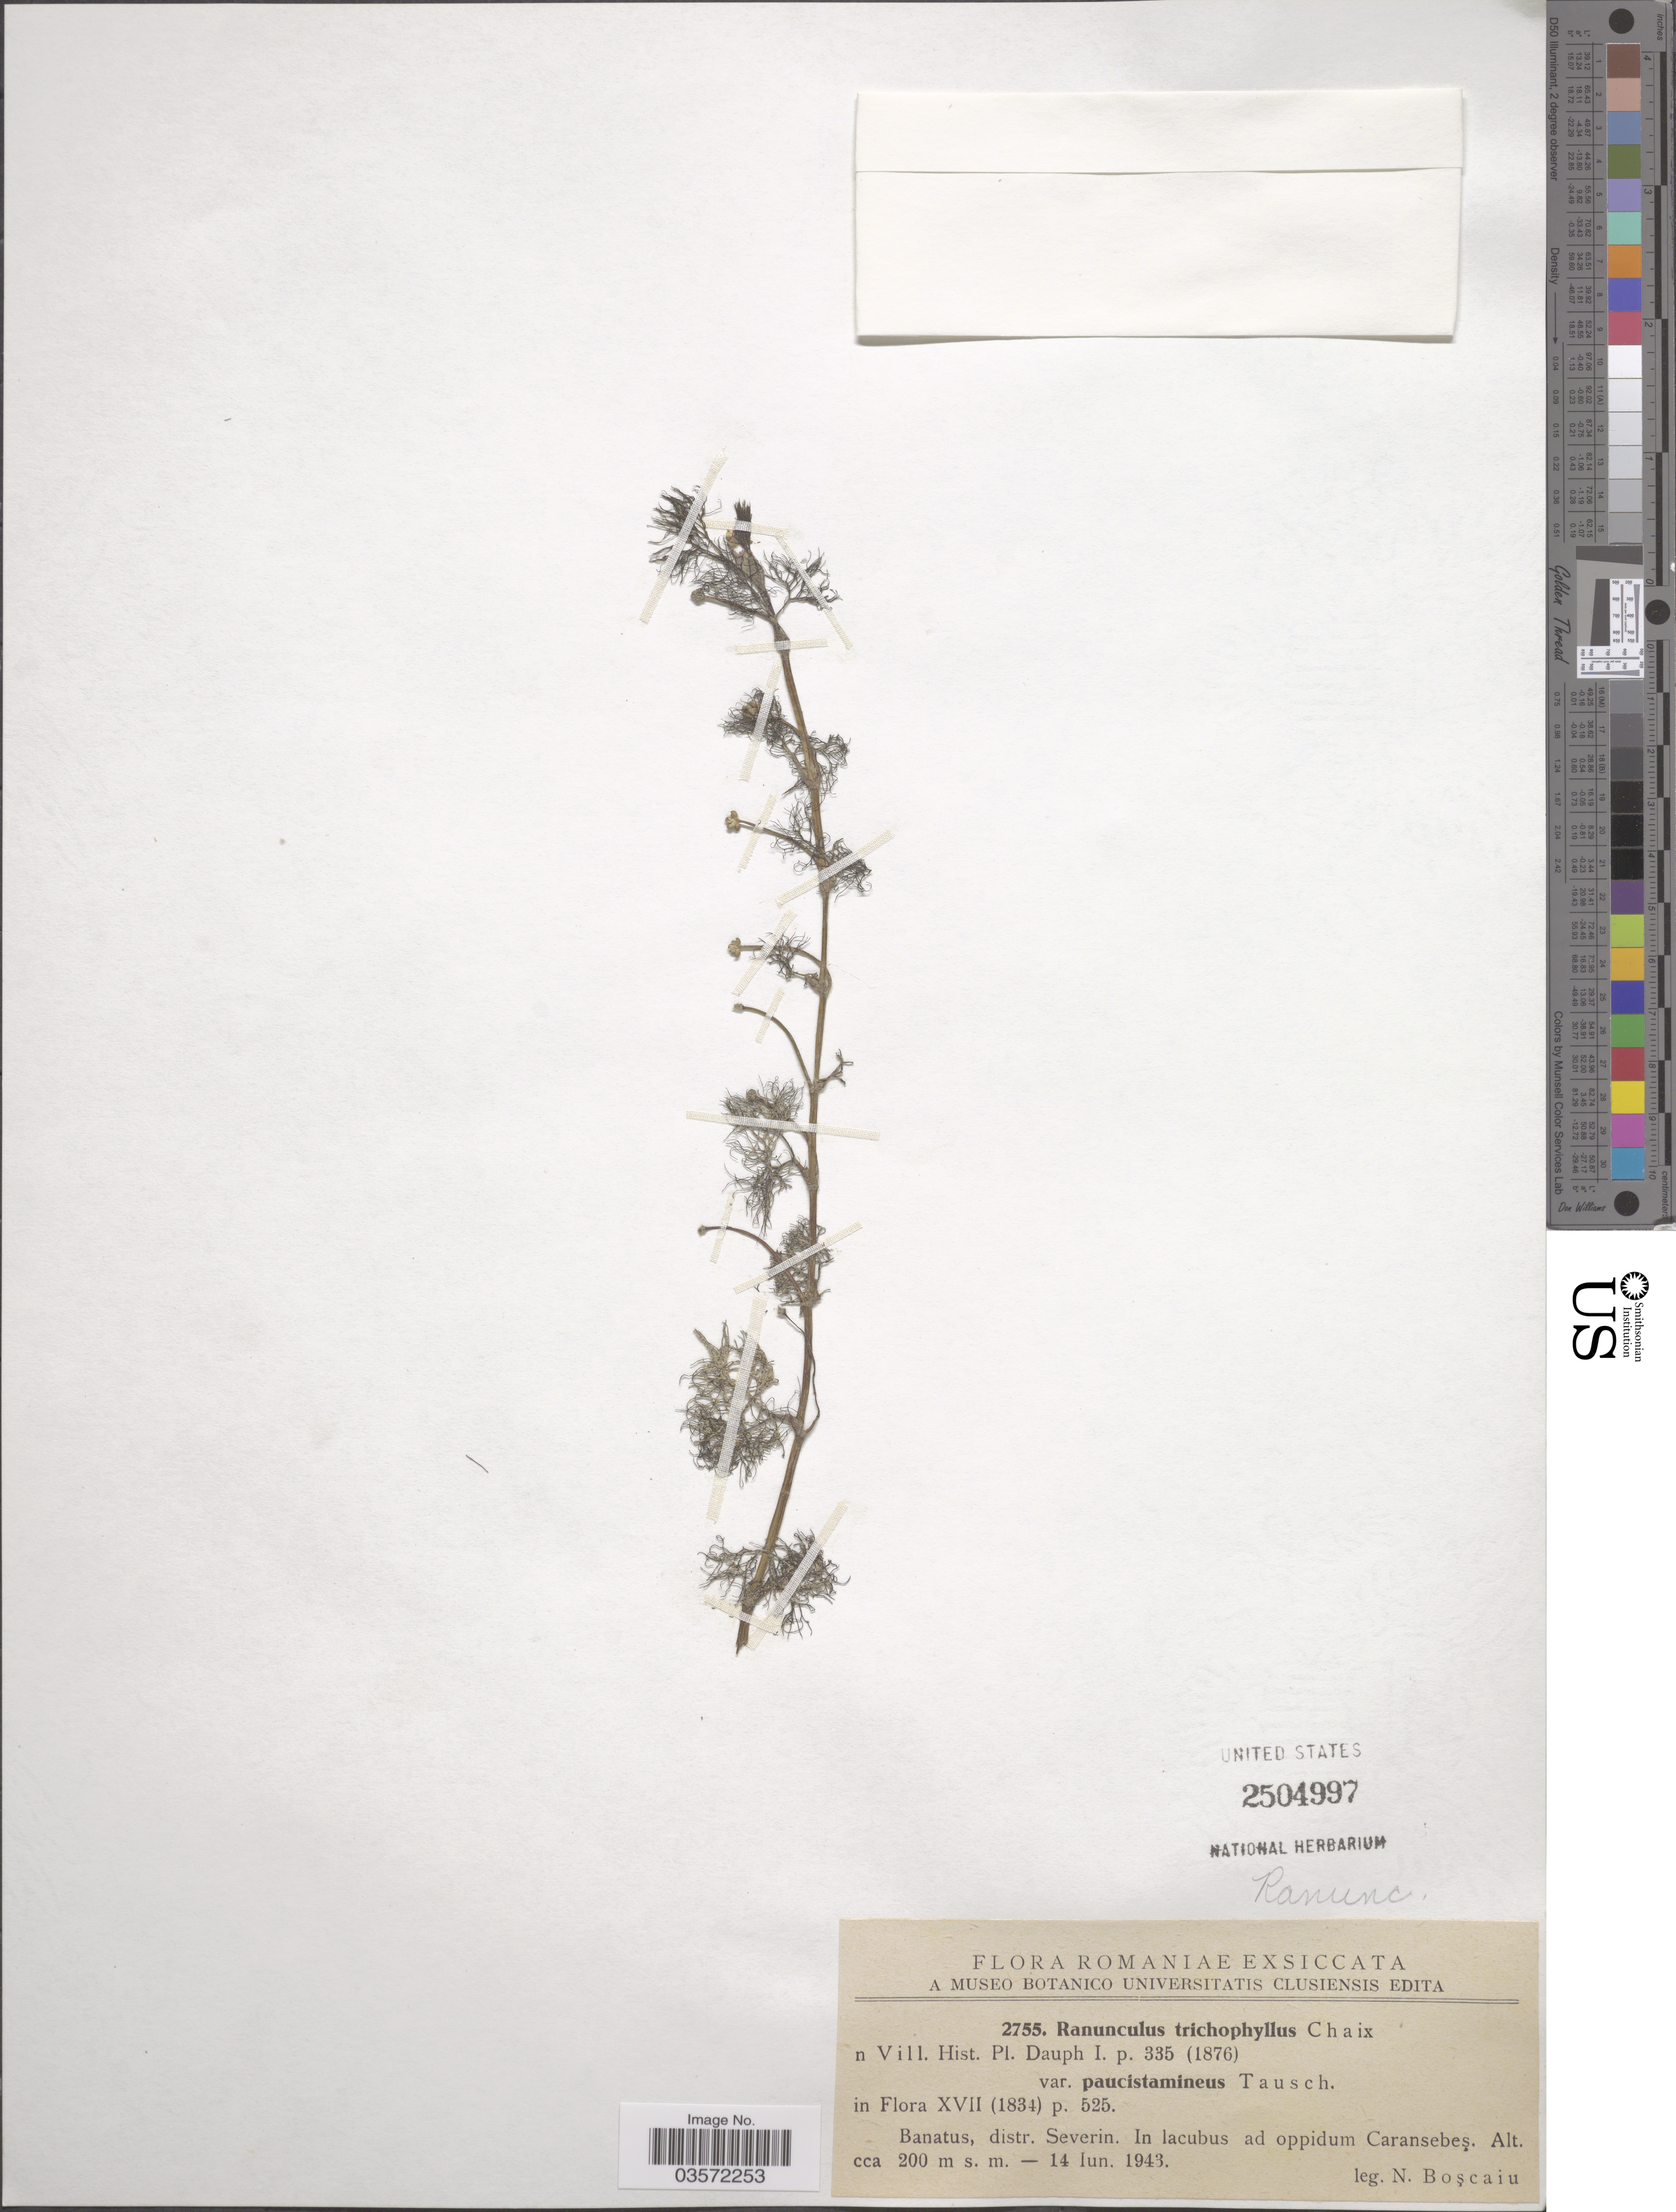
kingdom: Plantae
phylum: Tracheophyta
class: Magnoliopsida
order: Ranunculales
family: Ranunculaceae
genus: Ranunculus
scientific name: Ranunculus trichophyllus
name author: Chaix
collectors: Boscaiu, N.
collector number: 2755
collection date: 1943-06-14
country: Romania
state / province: Caras-Severin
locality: Banatus, distr. Severin. In lacubus ad oppidum Caransebeş.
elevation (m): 200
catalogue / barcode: US 2504997